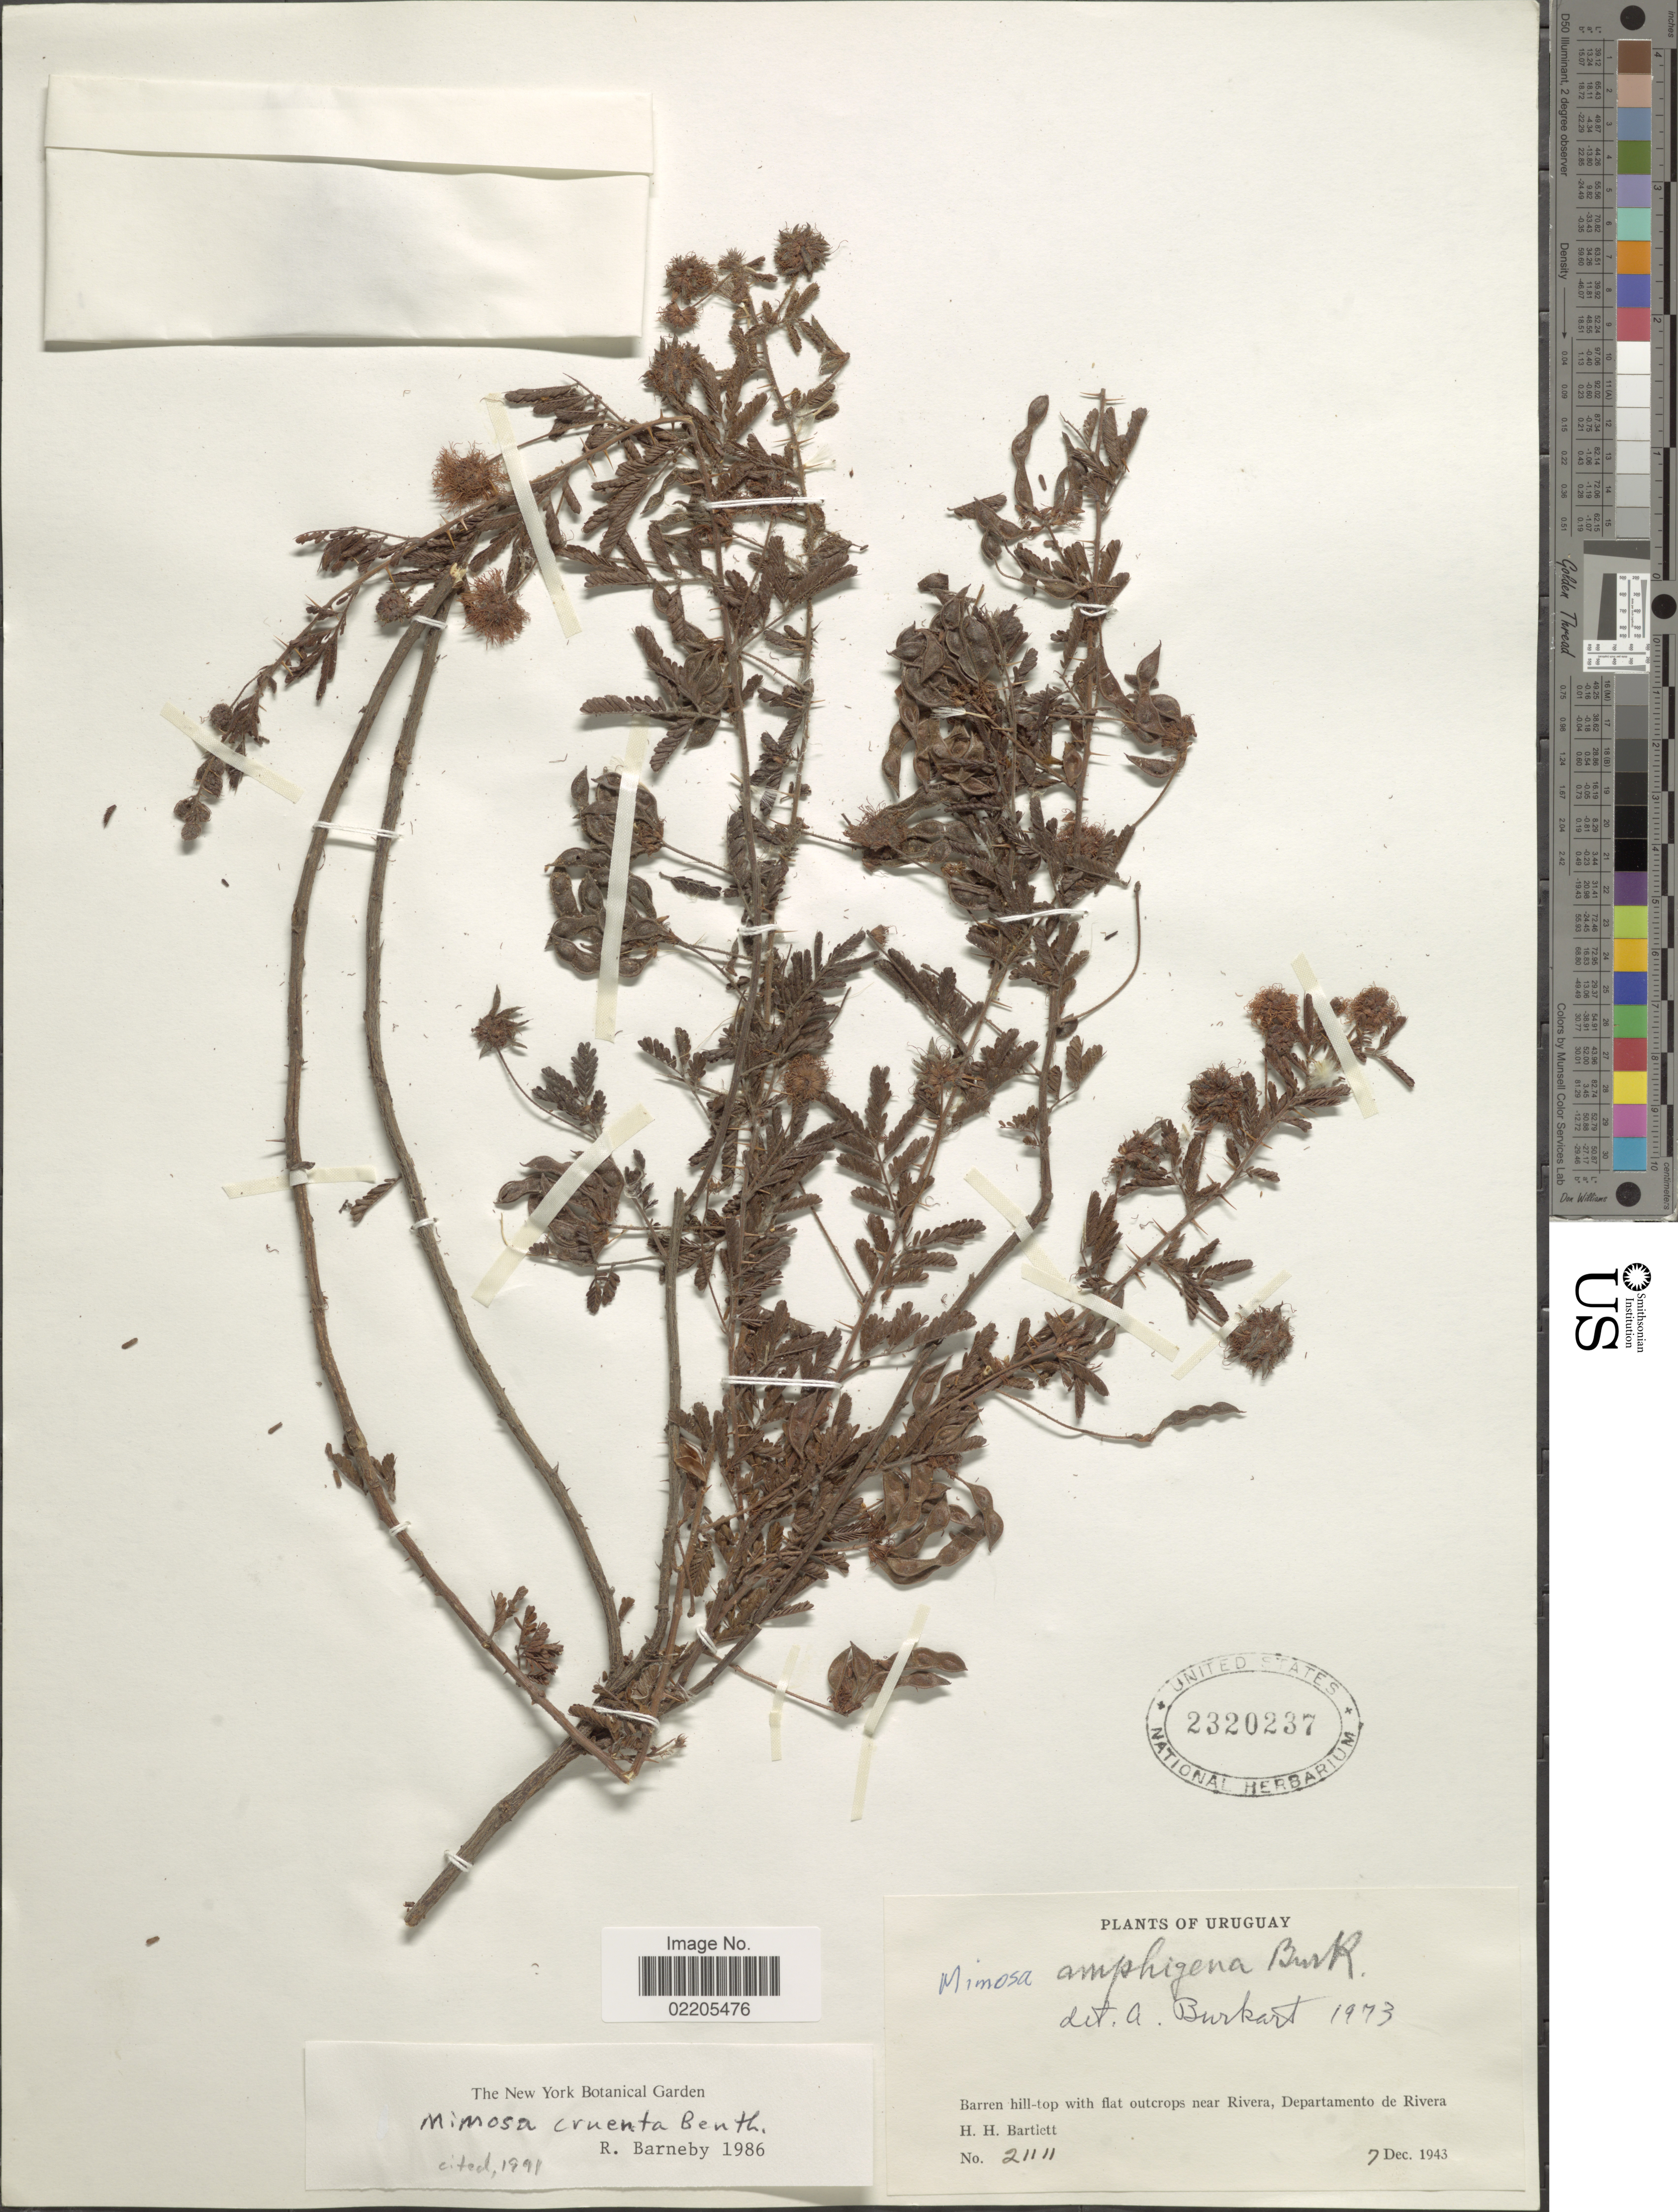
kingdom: Plantae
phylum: Tracheophyta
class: Magnoliopsida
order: Fabales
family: Fabaceae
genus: Mimosa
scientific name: Mimosa cruenta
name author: Benth.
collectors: H. H. Bartlett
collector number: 21111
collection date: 1943-12-07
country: Uruguay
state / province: Rivera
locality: Barren hill- top with flat outcrops near Rivera, Departamento de Rivera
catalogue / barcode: US 2320237